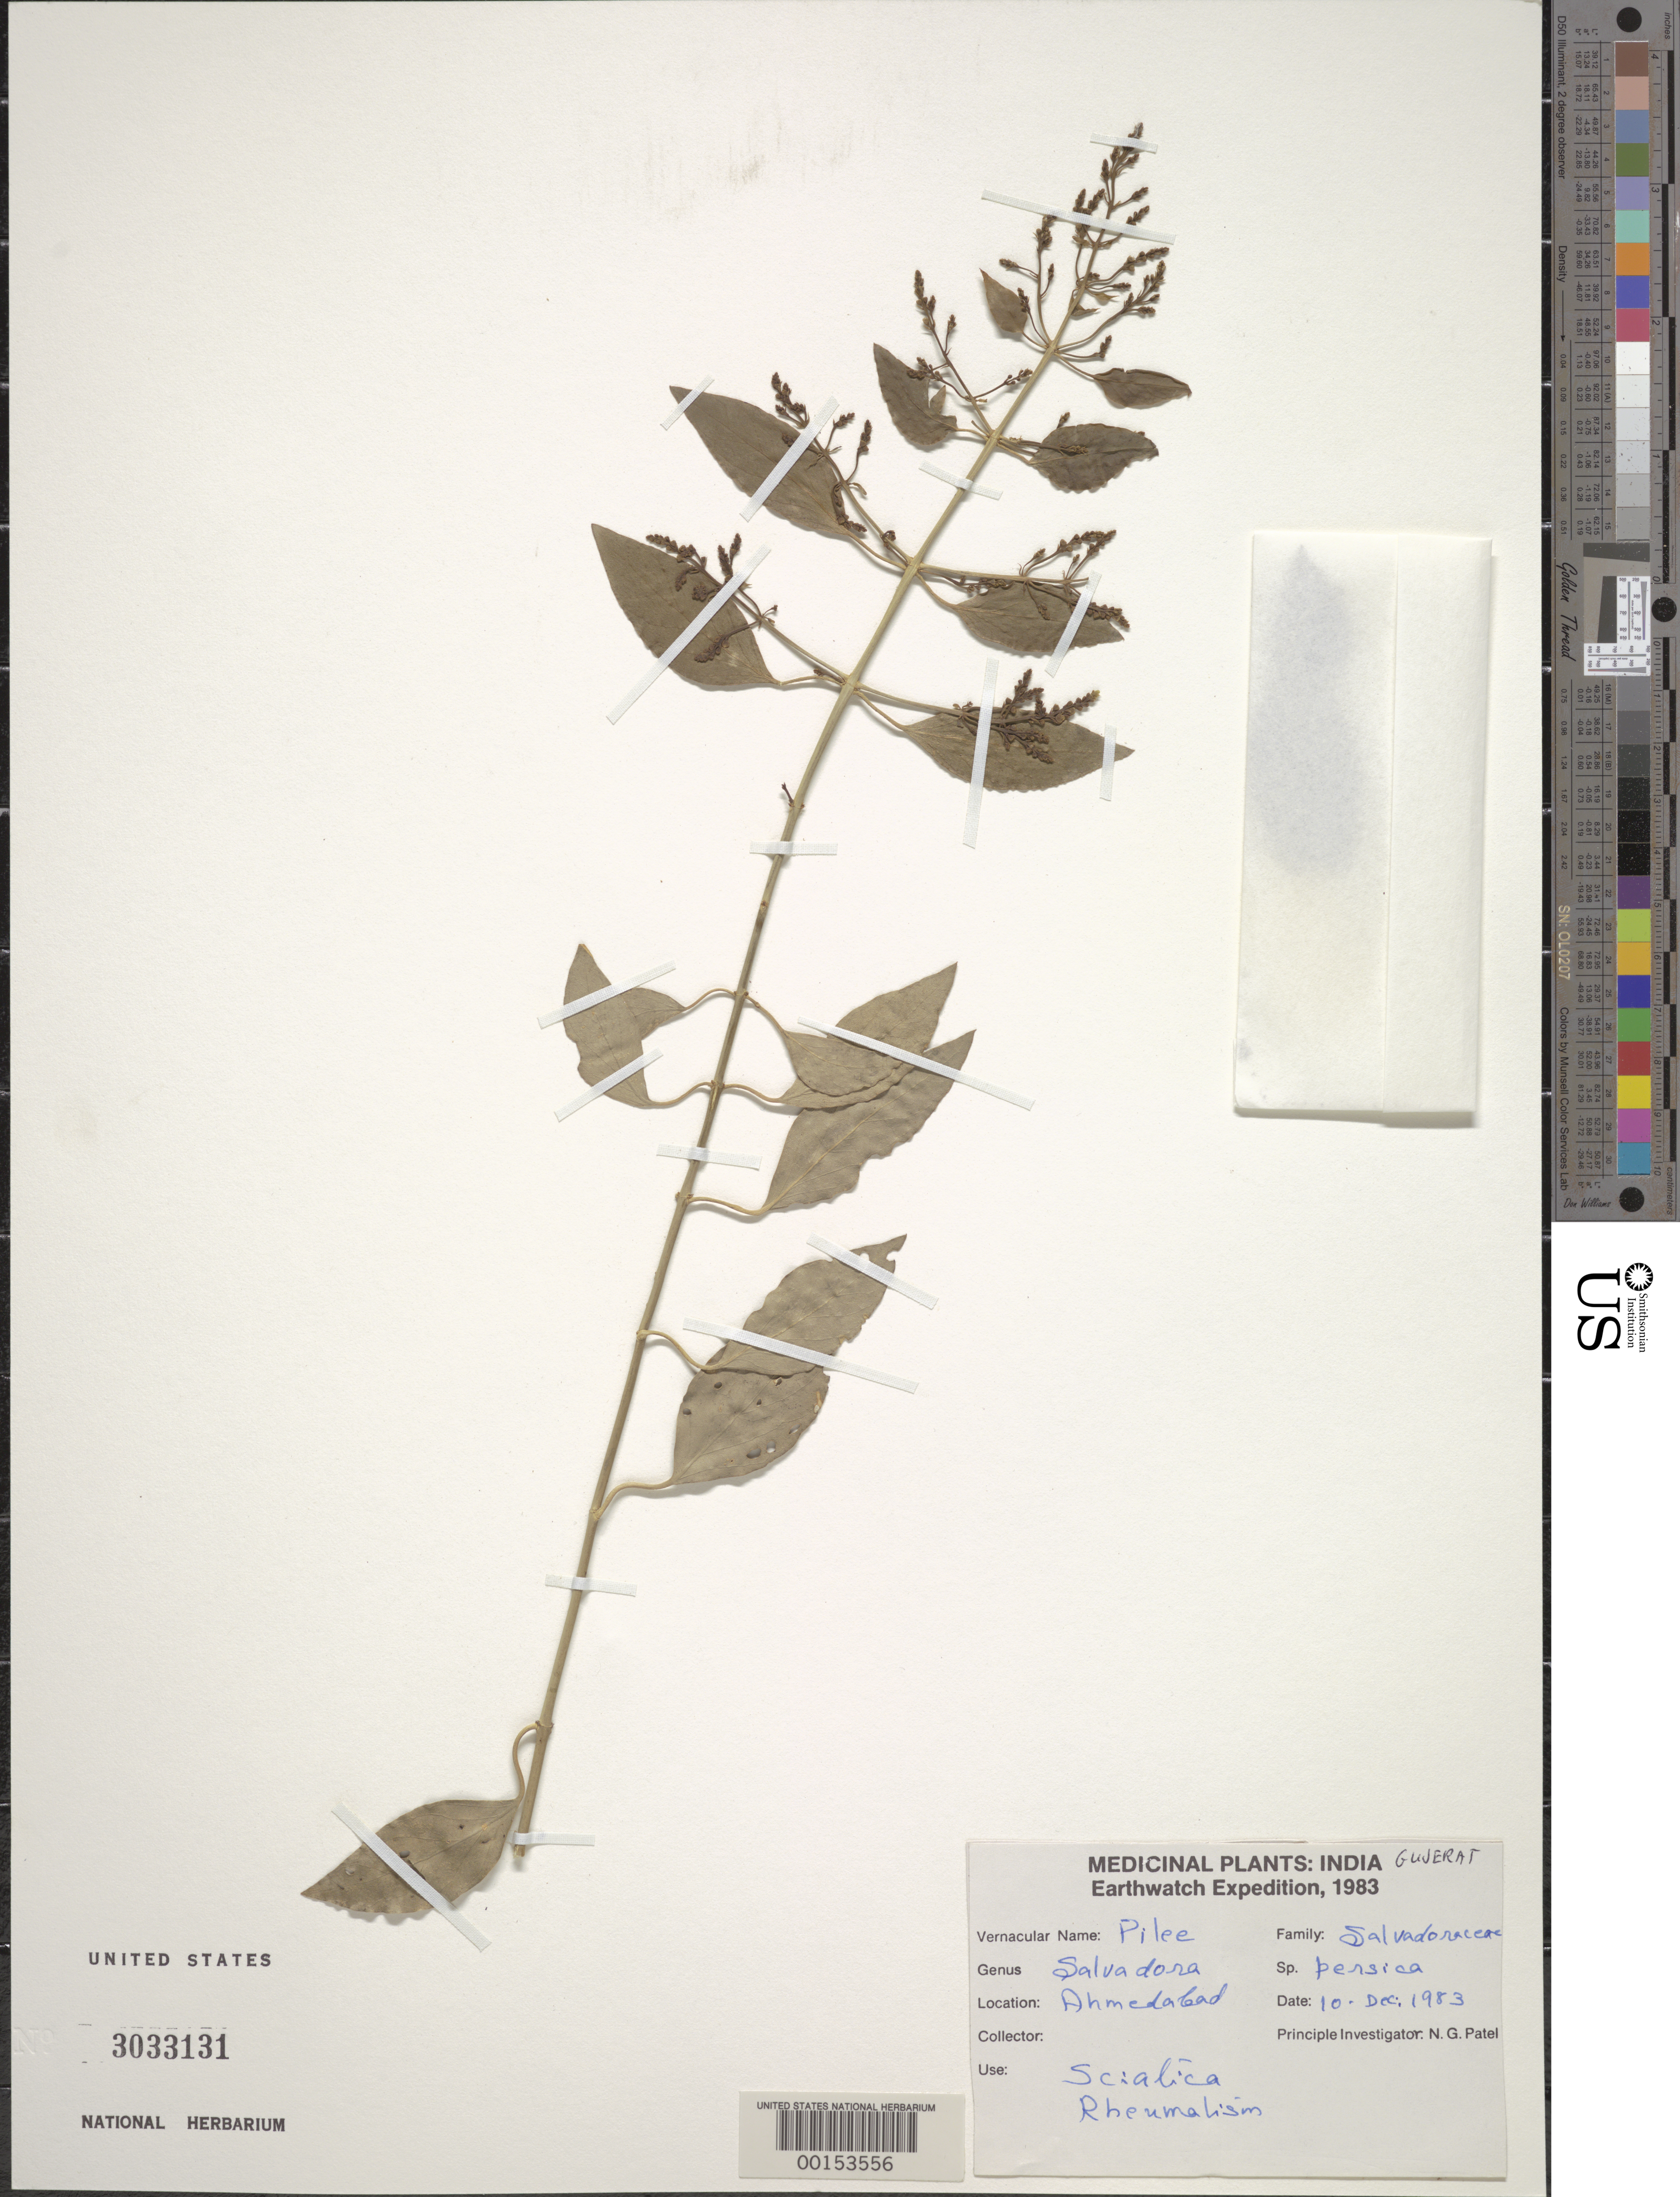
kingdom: Plantae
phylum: Tracheophyta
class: Magnoliopsida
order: Brassicales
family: Salvadoraceae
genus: Salvadora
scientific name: Salvadora persica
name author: L.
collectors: N. Patel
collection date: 1983-12-10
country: India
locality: Ahmedalaad.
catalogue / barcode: US 3033131